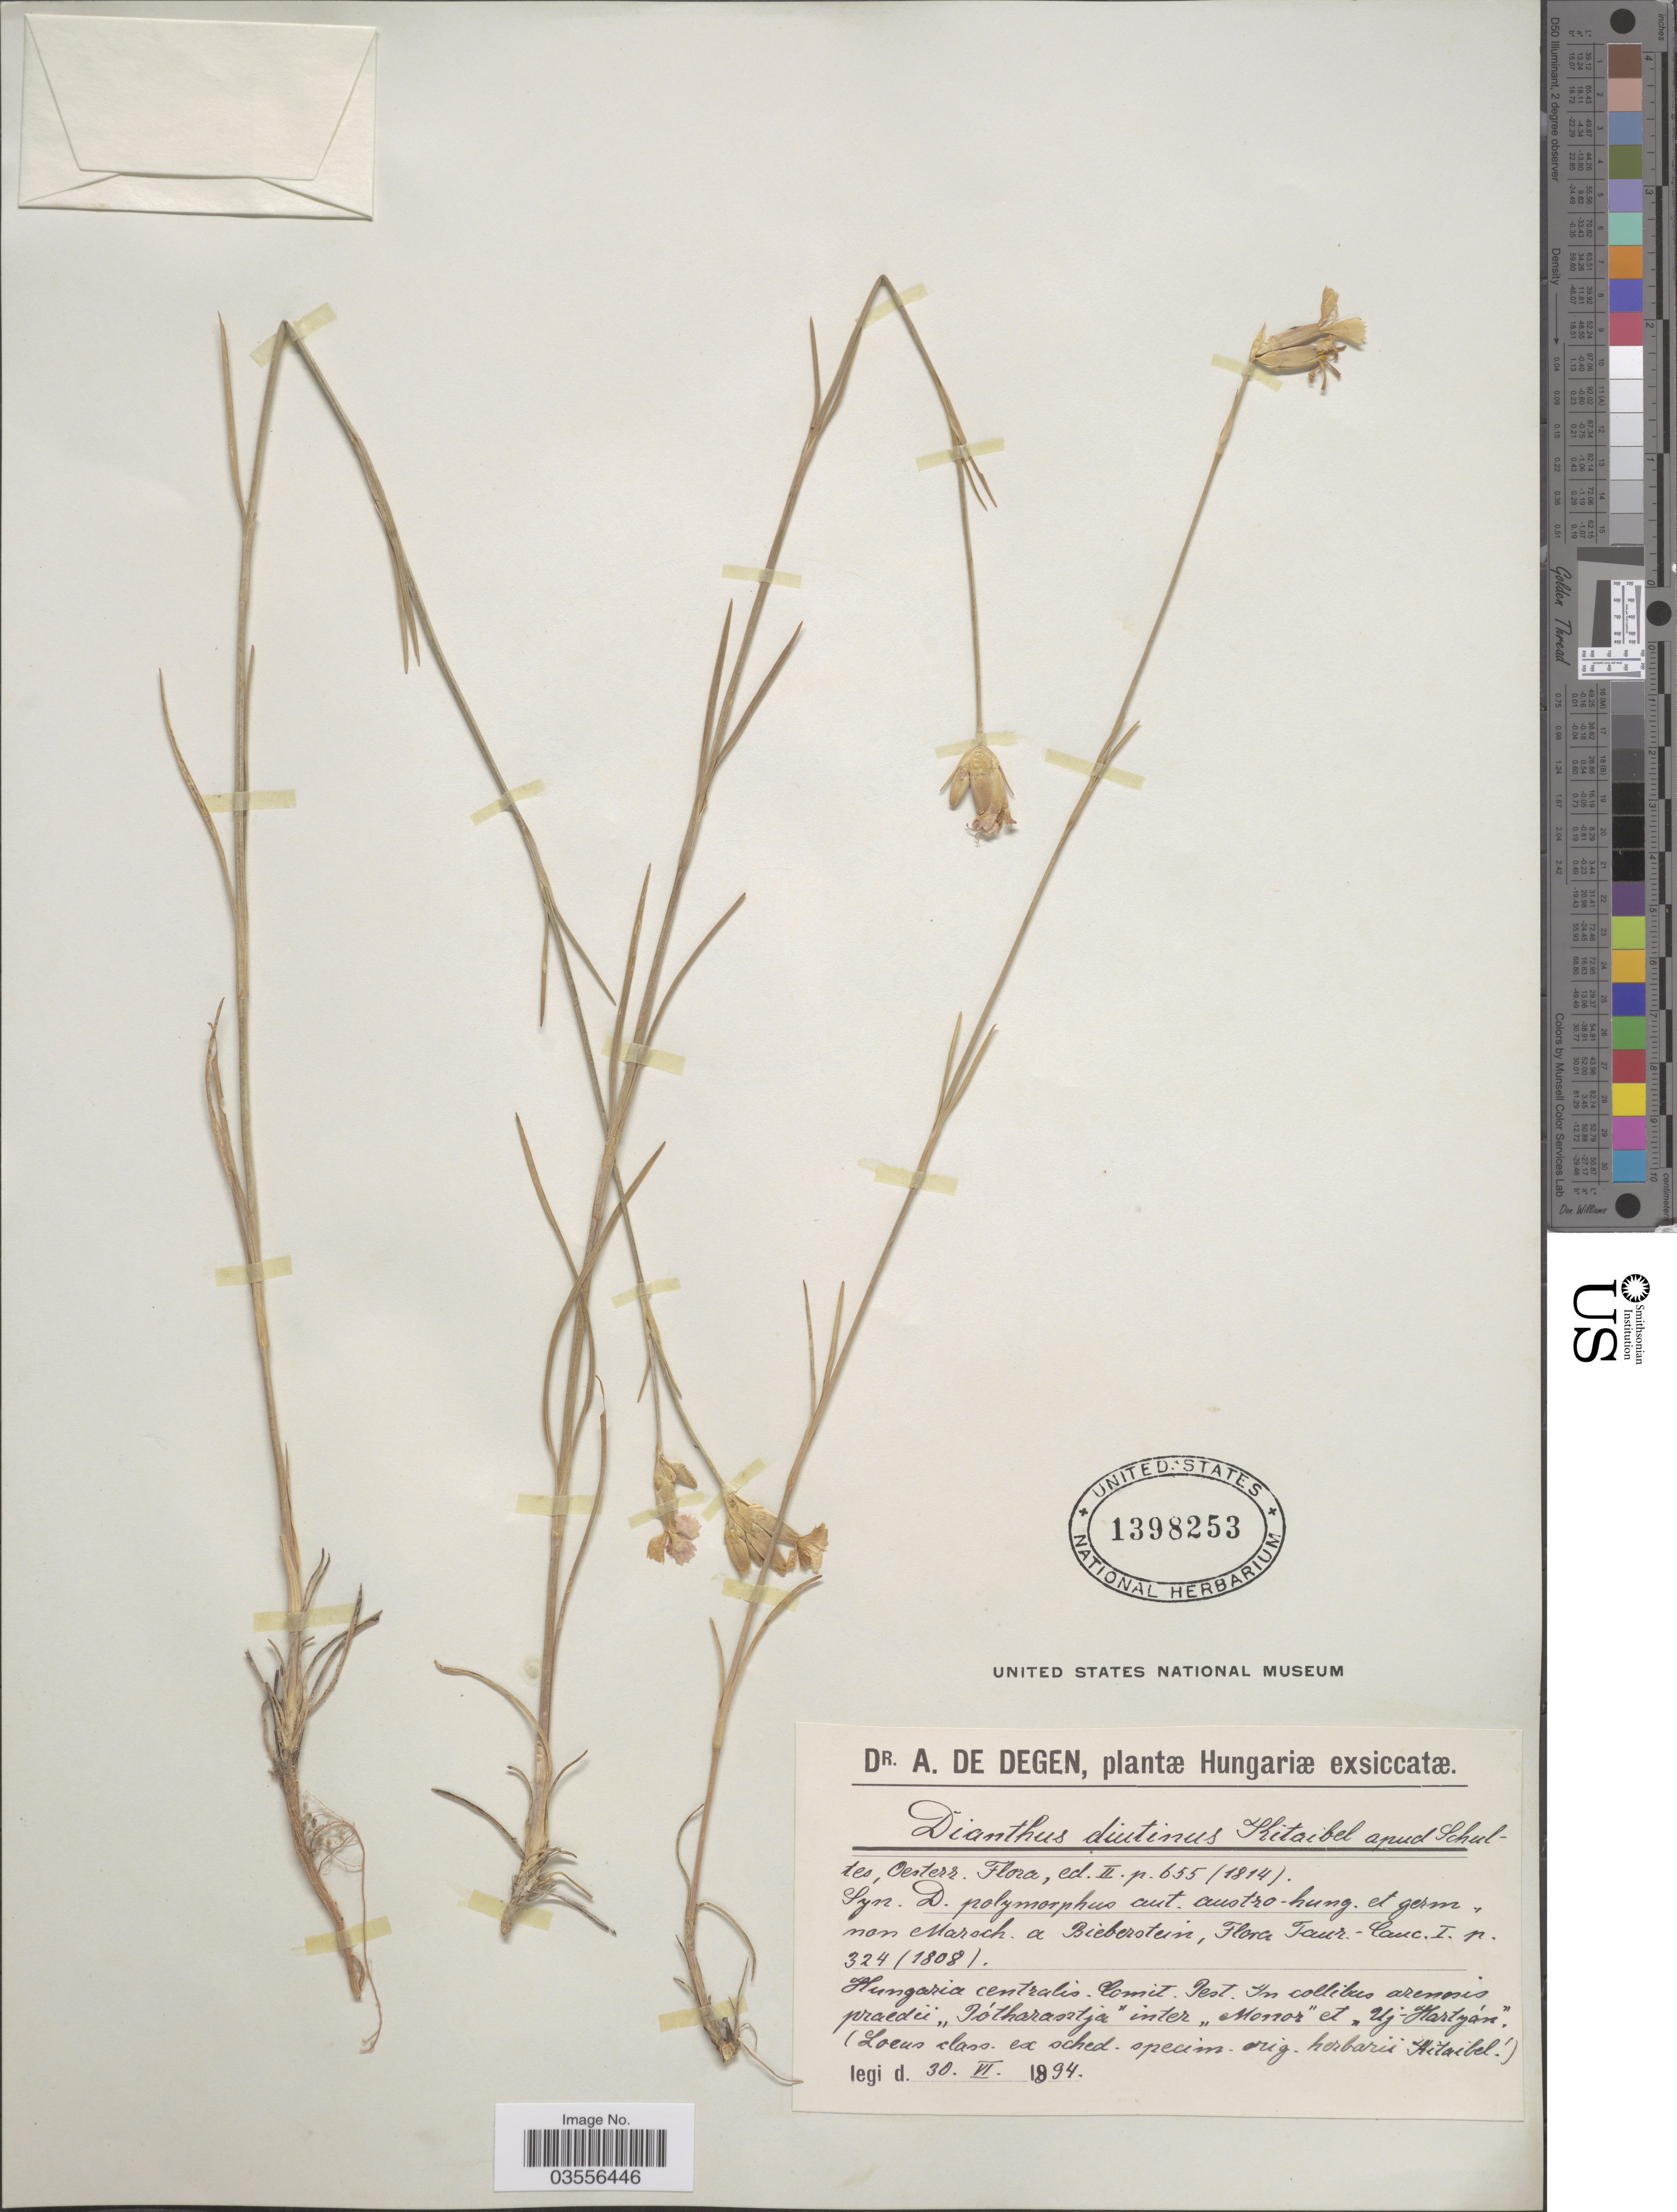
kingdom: Plantae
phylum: Tracheophyta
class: Magnoliopsida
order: Caryophyllales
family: Caryophyllaceae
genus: Dianthus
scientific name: Dianthus diutinus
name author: Kit.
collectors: A. Degen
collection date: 1894-06-30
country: Hungary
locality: Hungaria centralis. Comit. Pest. In collibus arenosis praedii "Pótharantha [interpreted]" inter "Monor" et "Uj-Hartyán [interpreted]".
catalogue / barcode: US 1398253